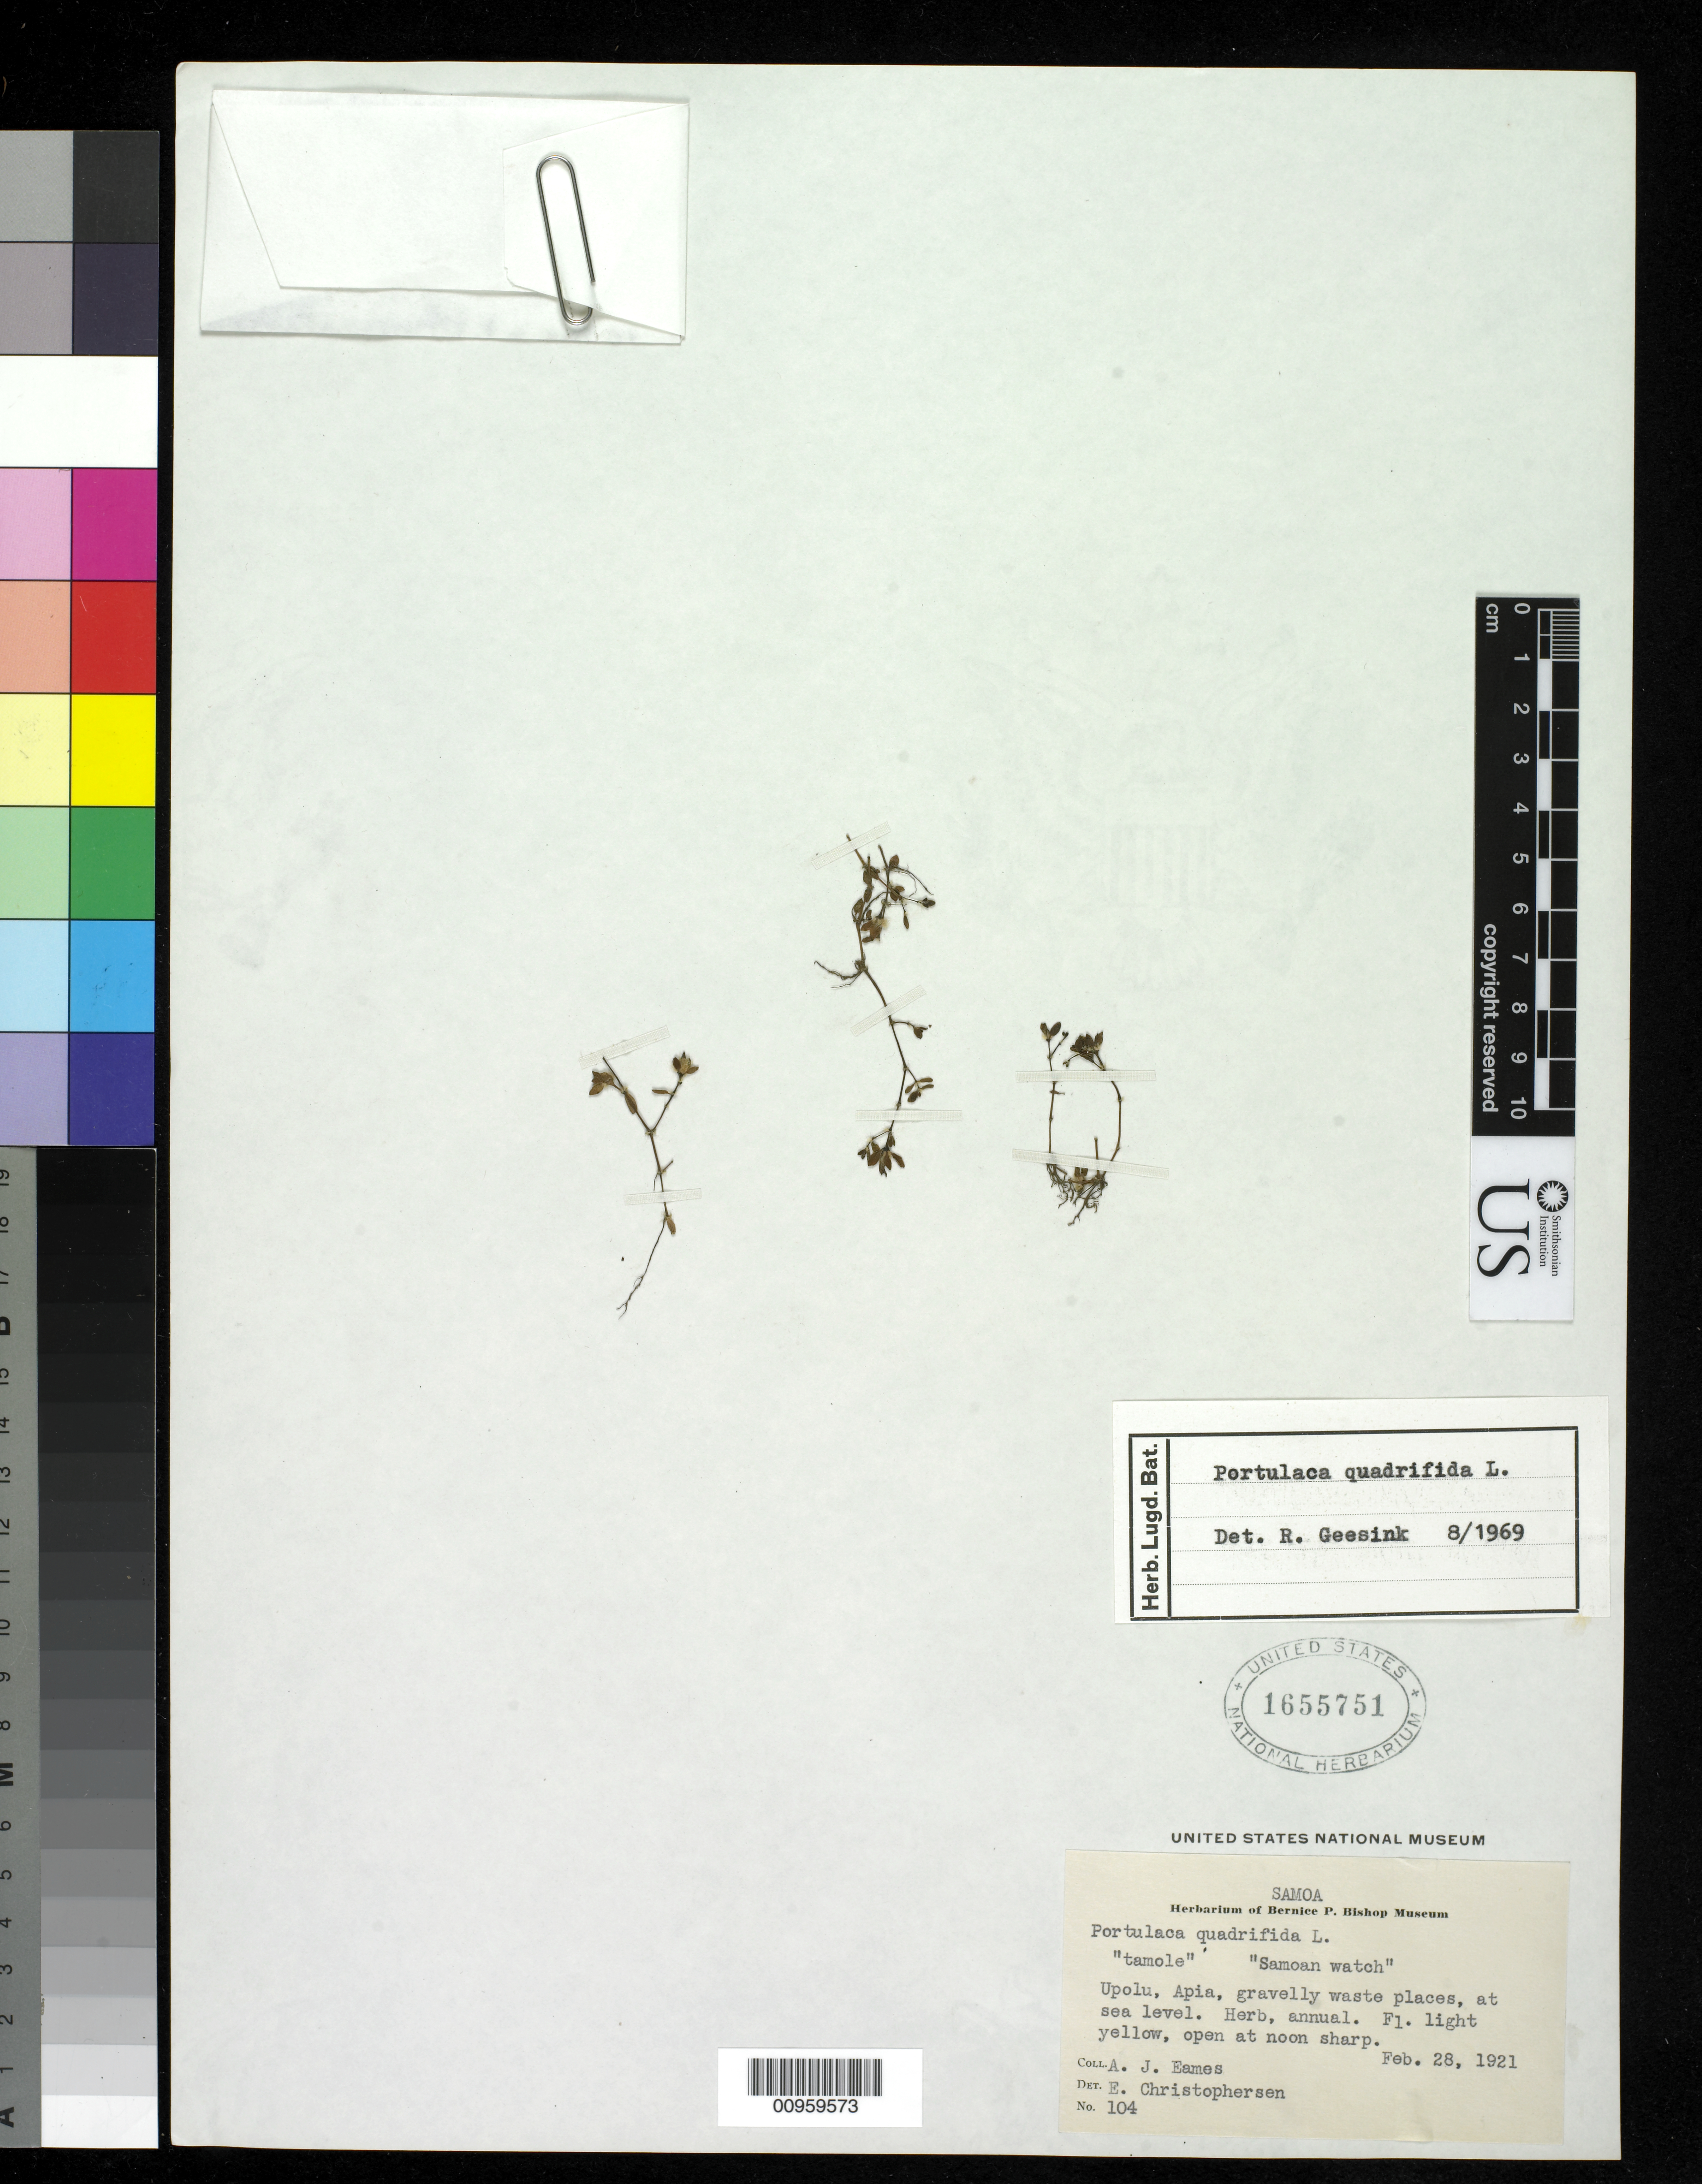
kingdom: Plantae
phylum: Tracheophyta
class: Magnoliopsida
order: Caryophyllales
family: Portulacaceae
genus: Portulaca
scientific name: Portulaca quadrifida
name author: L.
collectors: A. J. Eames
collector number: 104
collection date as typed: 28 Feb 1921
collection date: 1921-02-28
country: Samoa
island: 'Upolu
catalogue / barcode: US 1655751